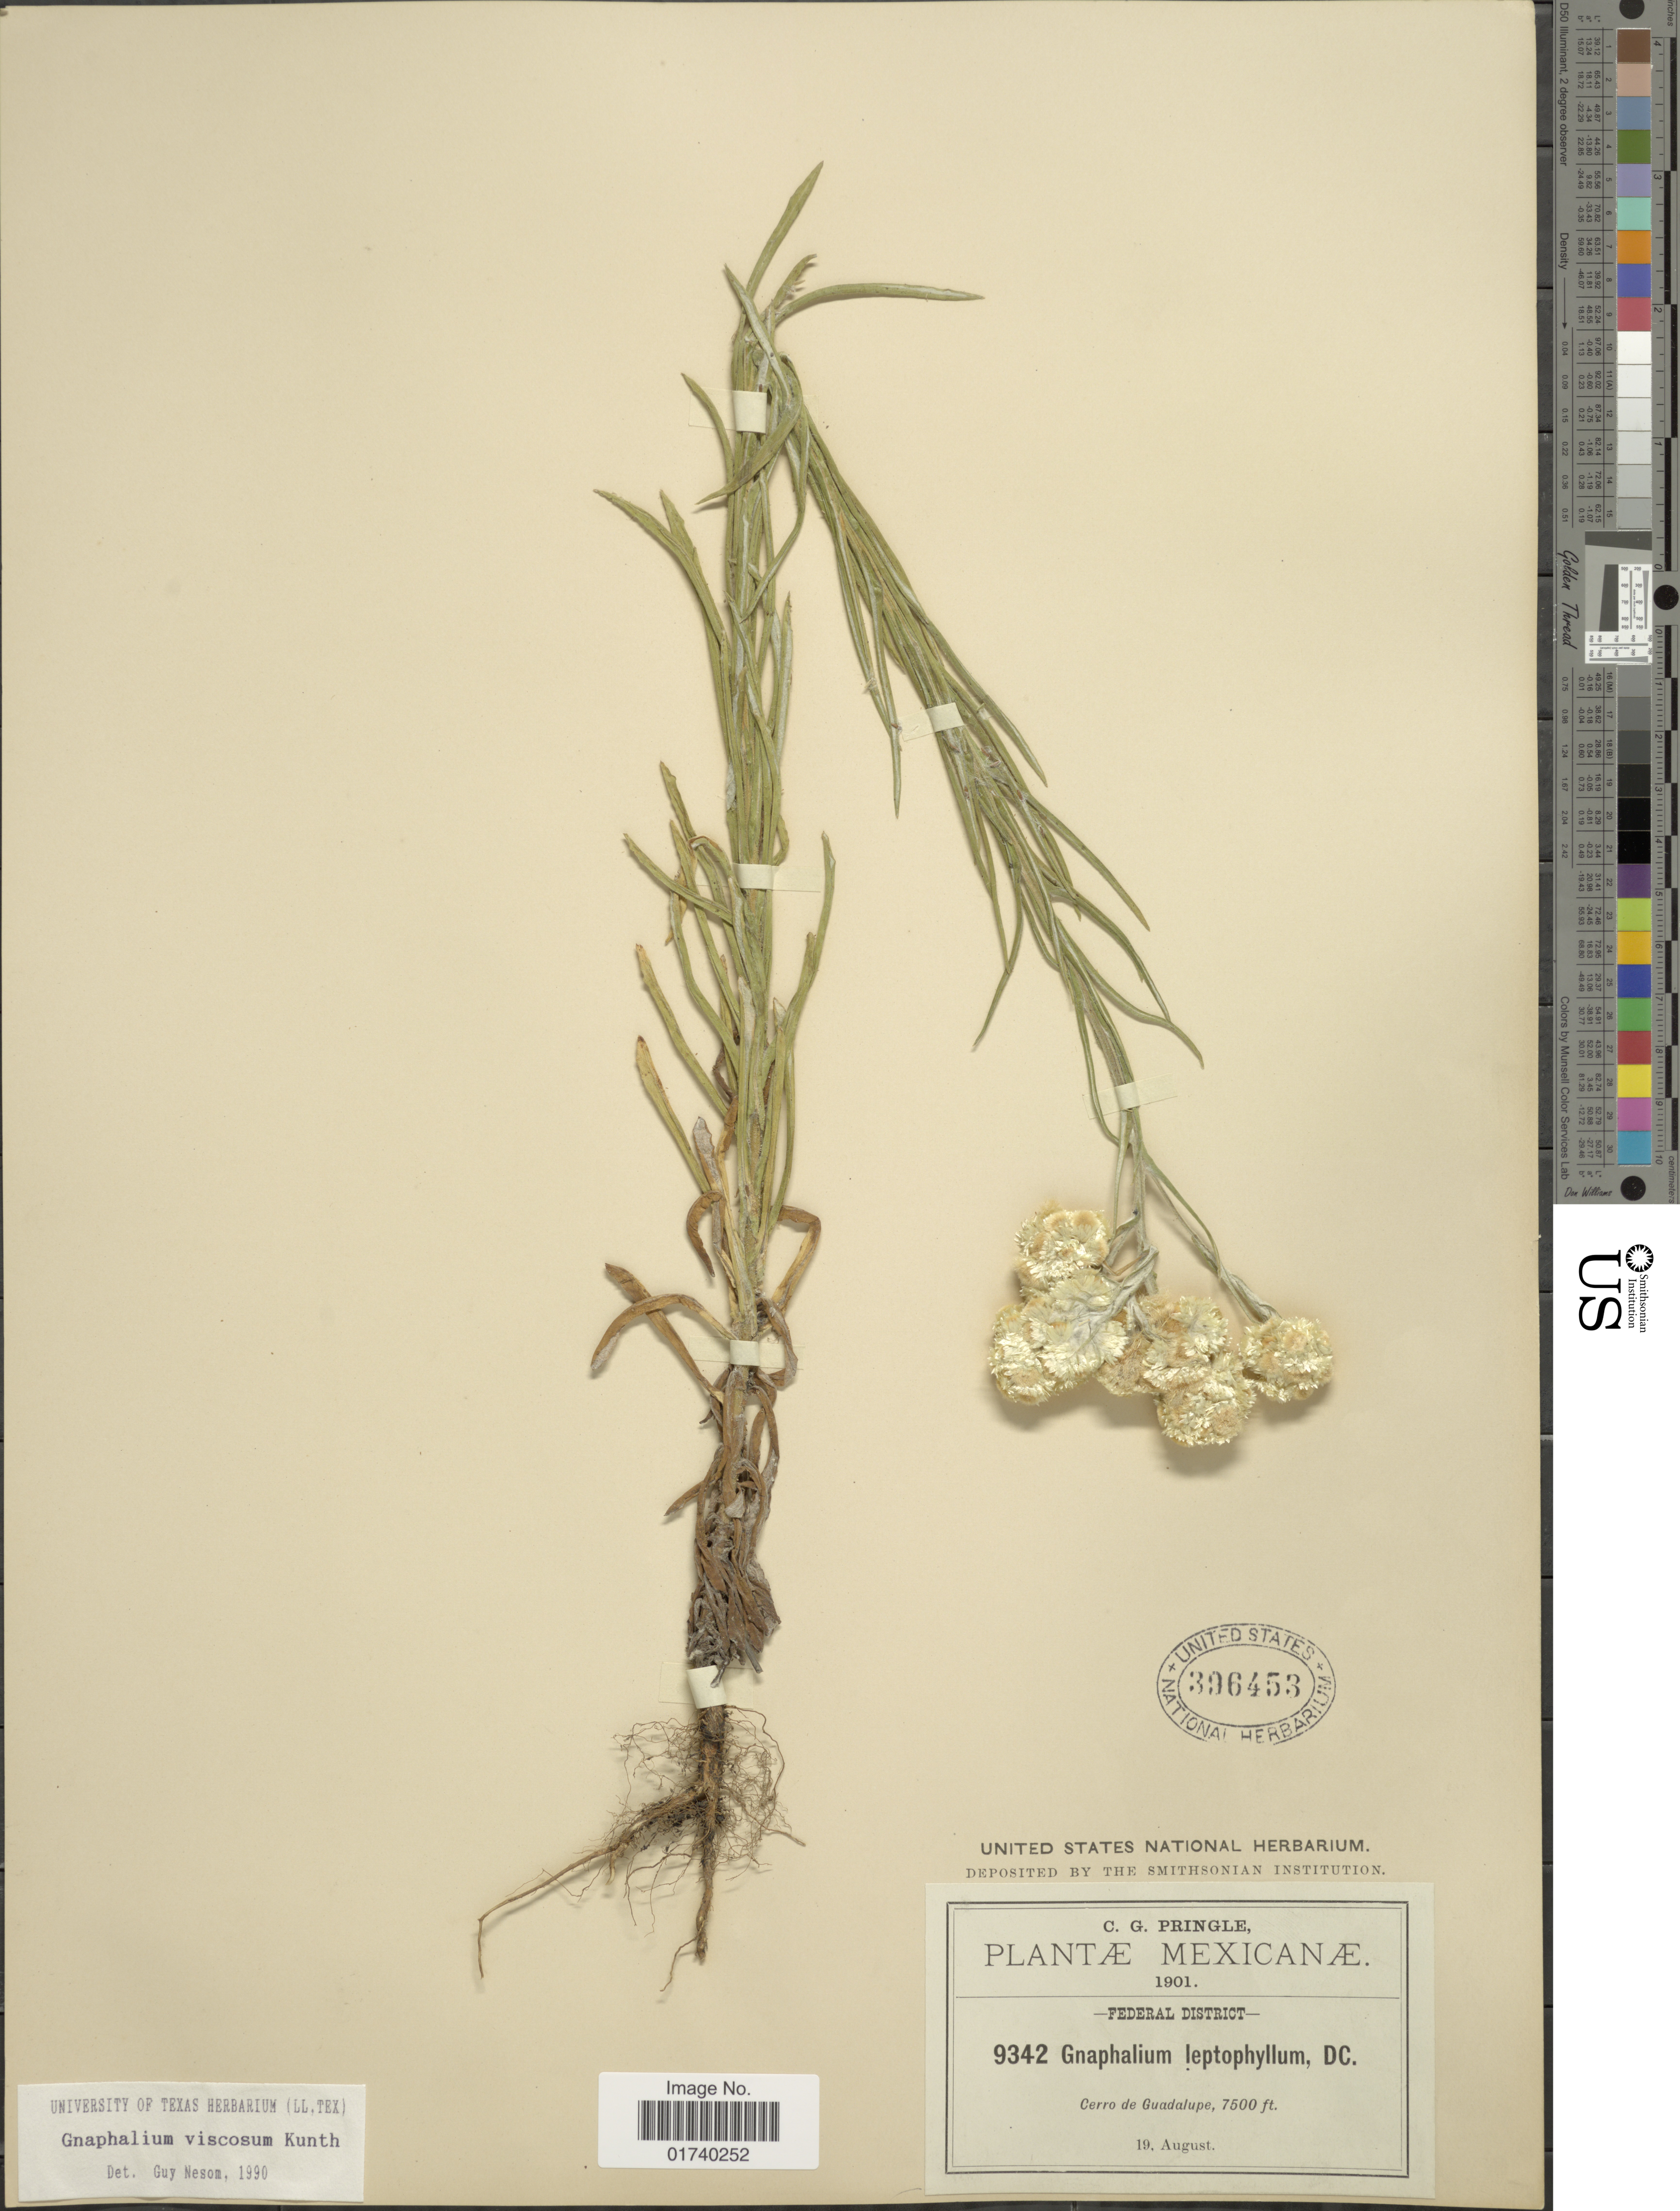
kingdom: Plantae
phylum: Tracheophyta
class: Magnoliopsida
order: Asterales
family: Asteraceae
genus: Pseudognaphalium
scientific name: Pseudognaphalium viscosum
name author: (Kunth) Anderb.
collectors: C. G. Pringle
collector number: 9342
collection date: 1901-08-19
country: Mexico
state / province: Distrito Federal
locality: Federal district, Cerro de Guadalupe.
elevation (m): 2286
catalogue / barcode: US 396453